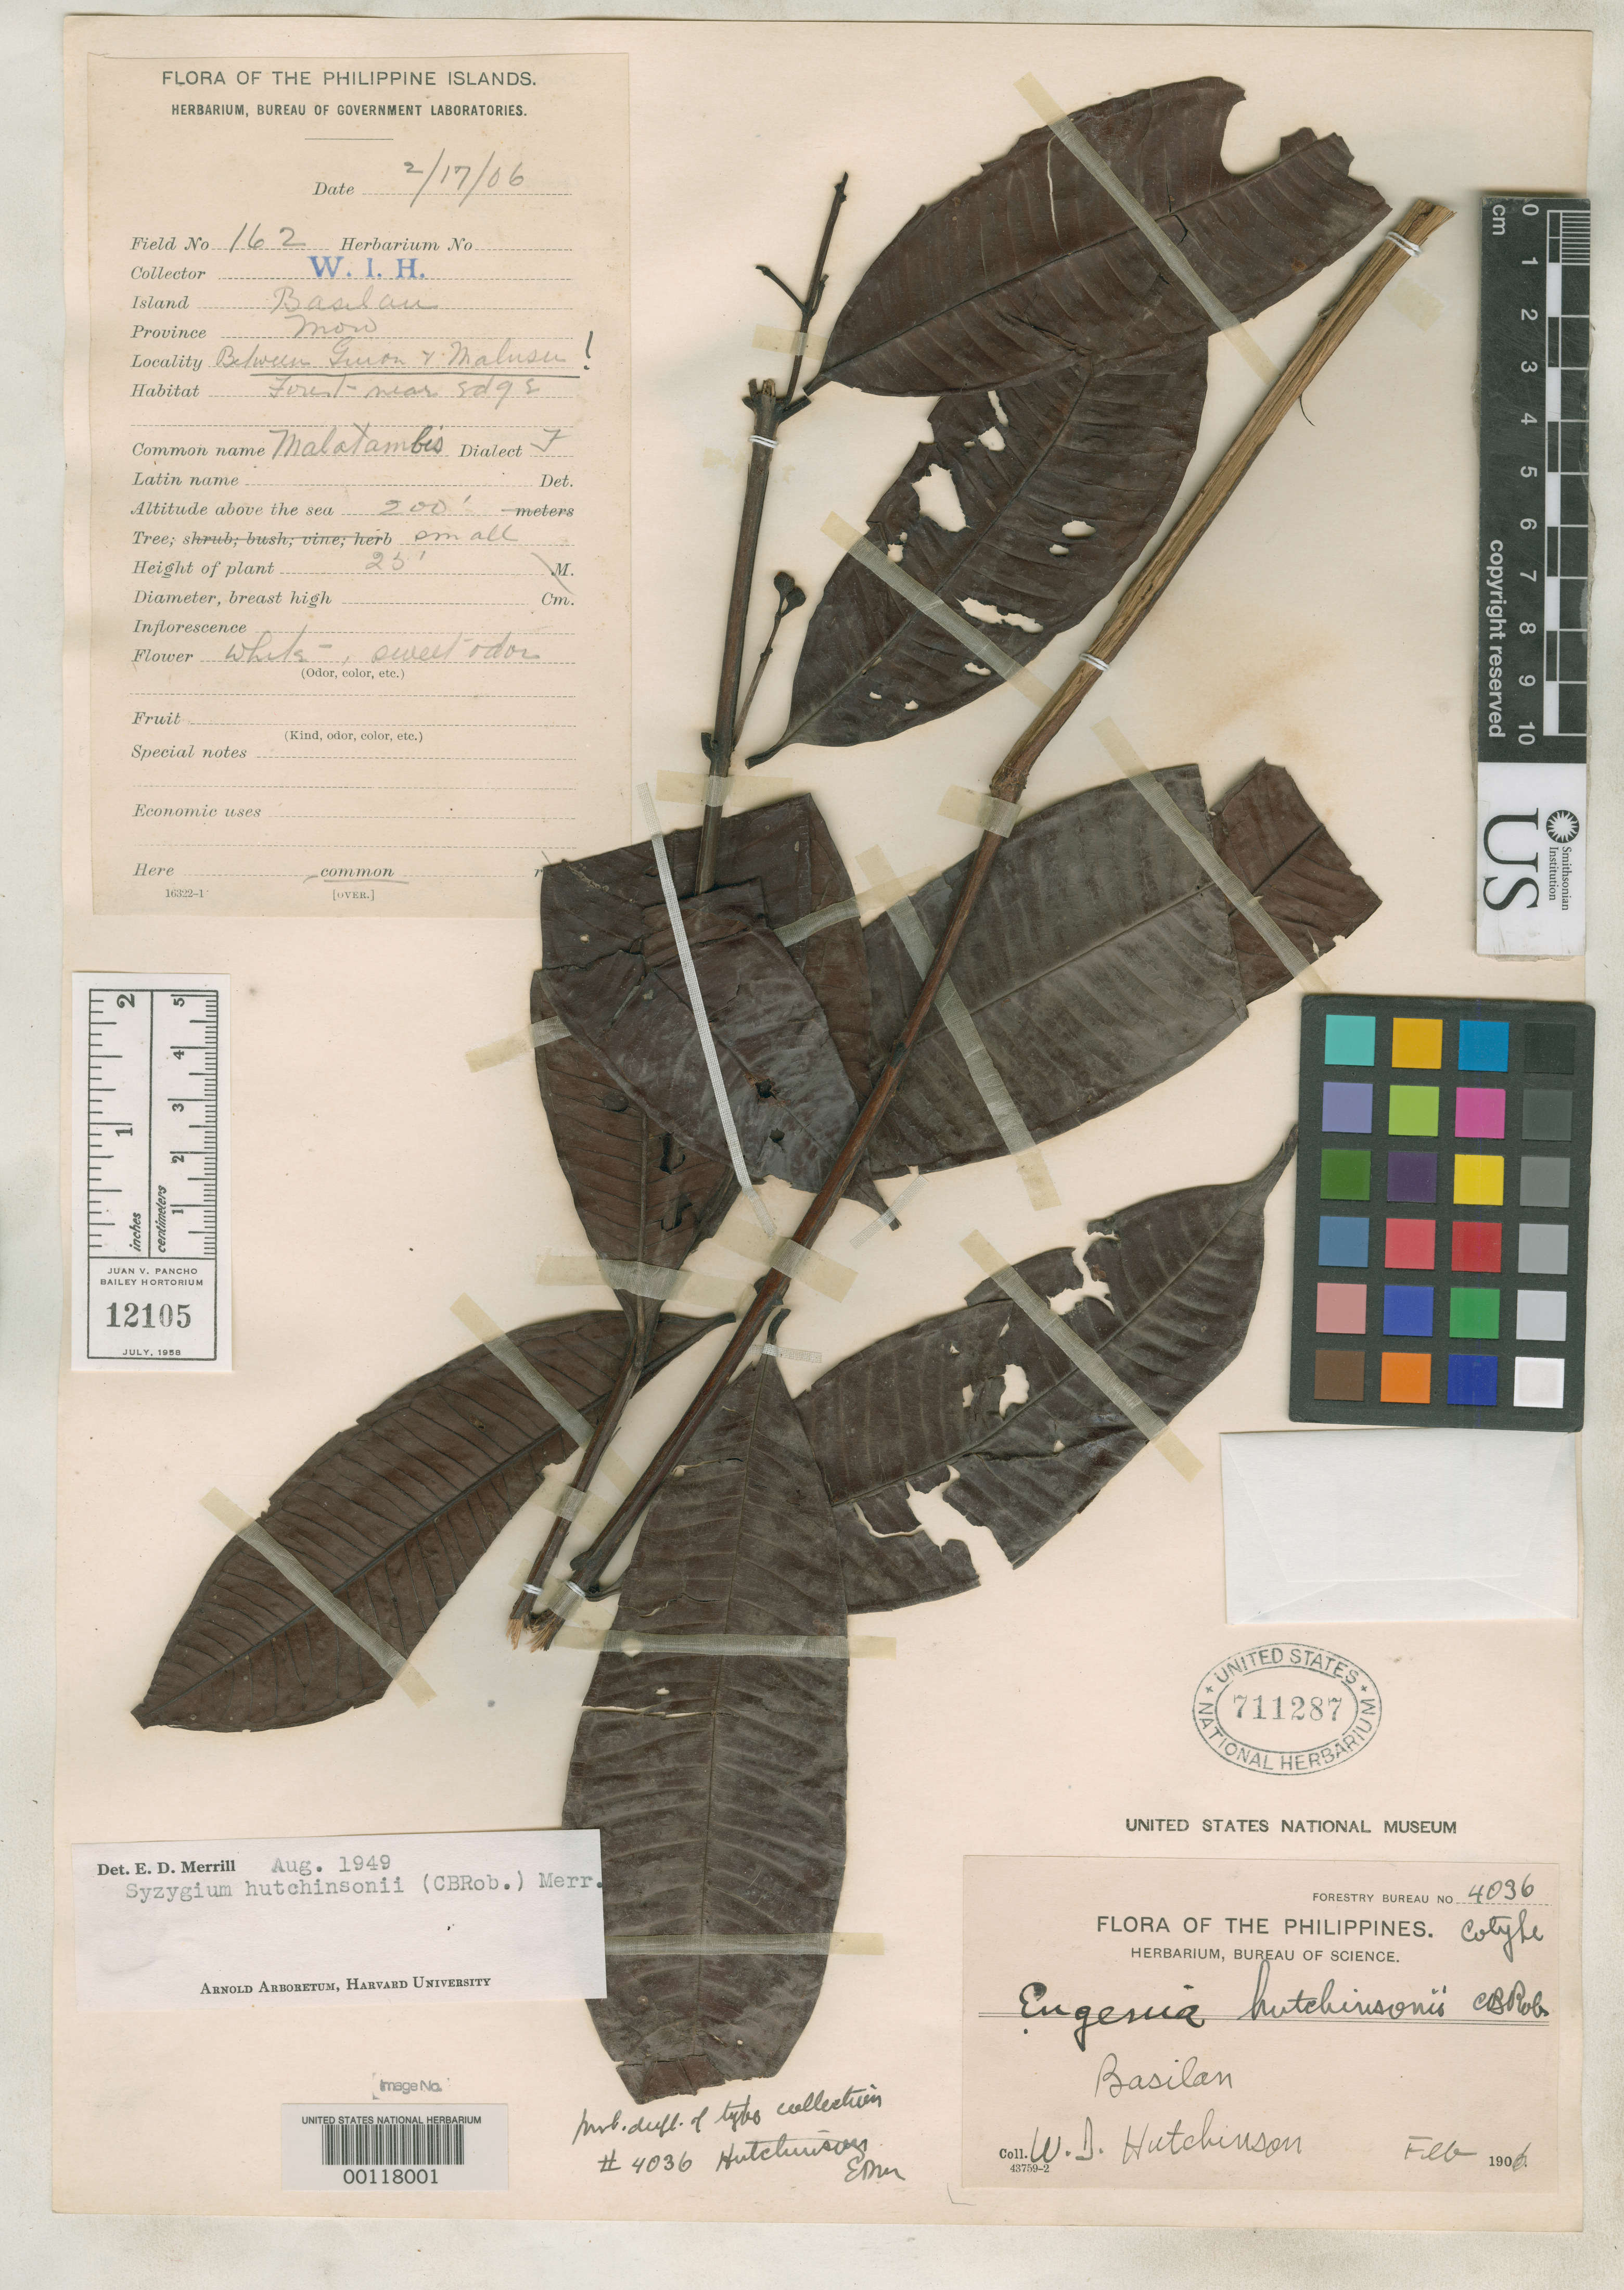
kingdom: Plantae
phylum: Tracheophyta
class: Magnoliopsida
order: Myrtales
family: Myrtaceae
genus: Eugenia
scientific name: Eugenia hutchinsonii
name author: Merr. in C.B. Rob.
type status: Possible Isotype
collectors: W. I. Hutchinson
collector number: Bur. Sci. 4036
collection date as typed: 17 Feb 1906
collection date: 1906-02-17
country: Philippines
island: Basilan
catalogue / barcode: US 711287